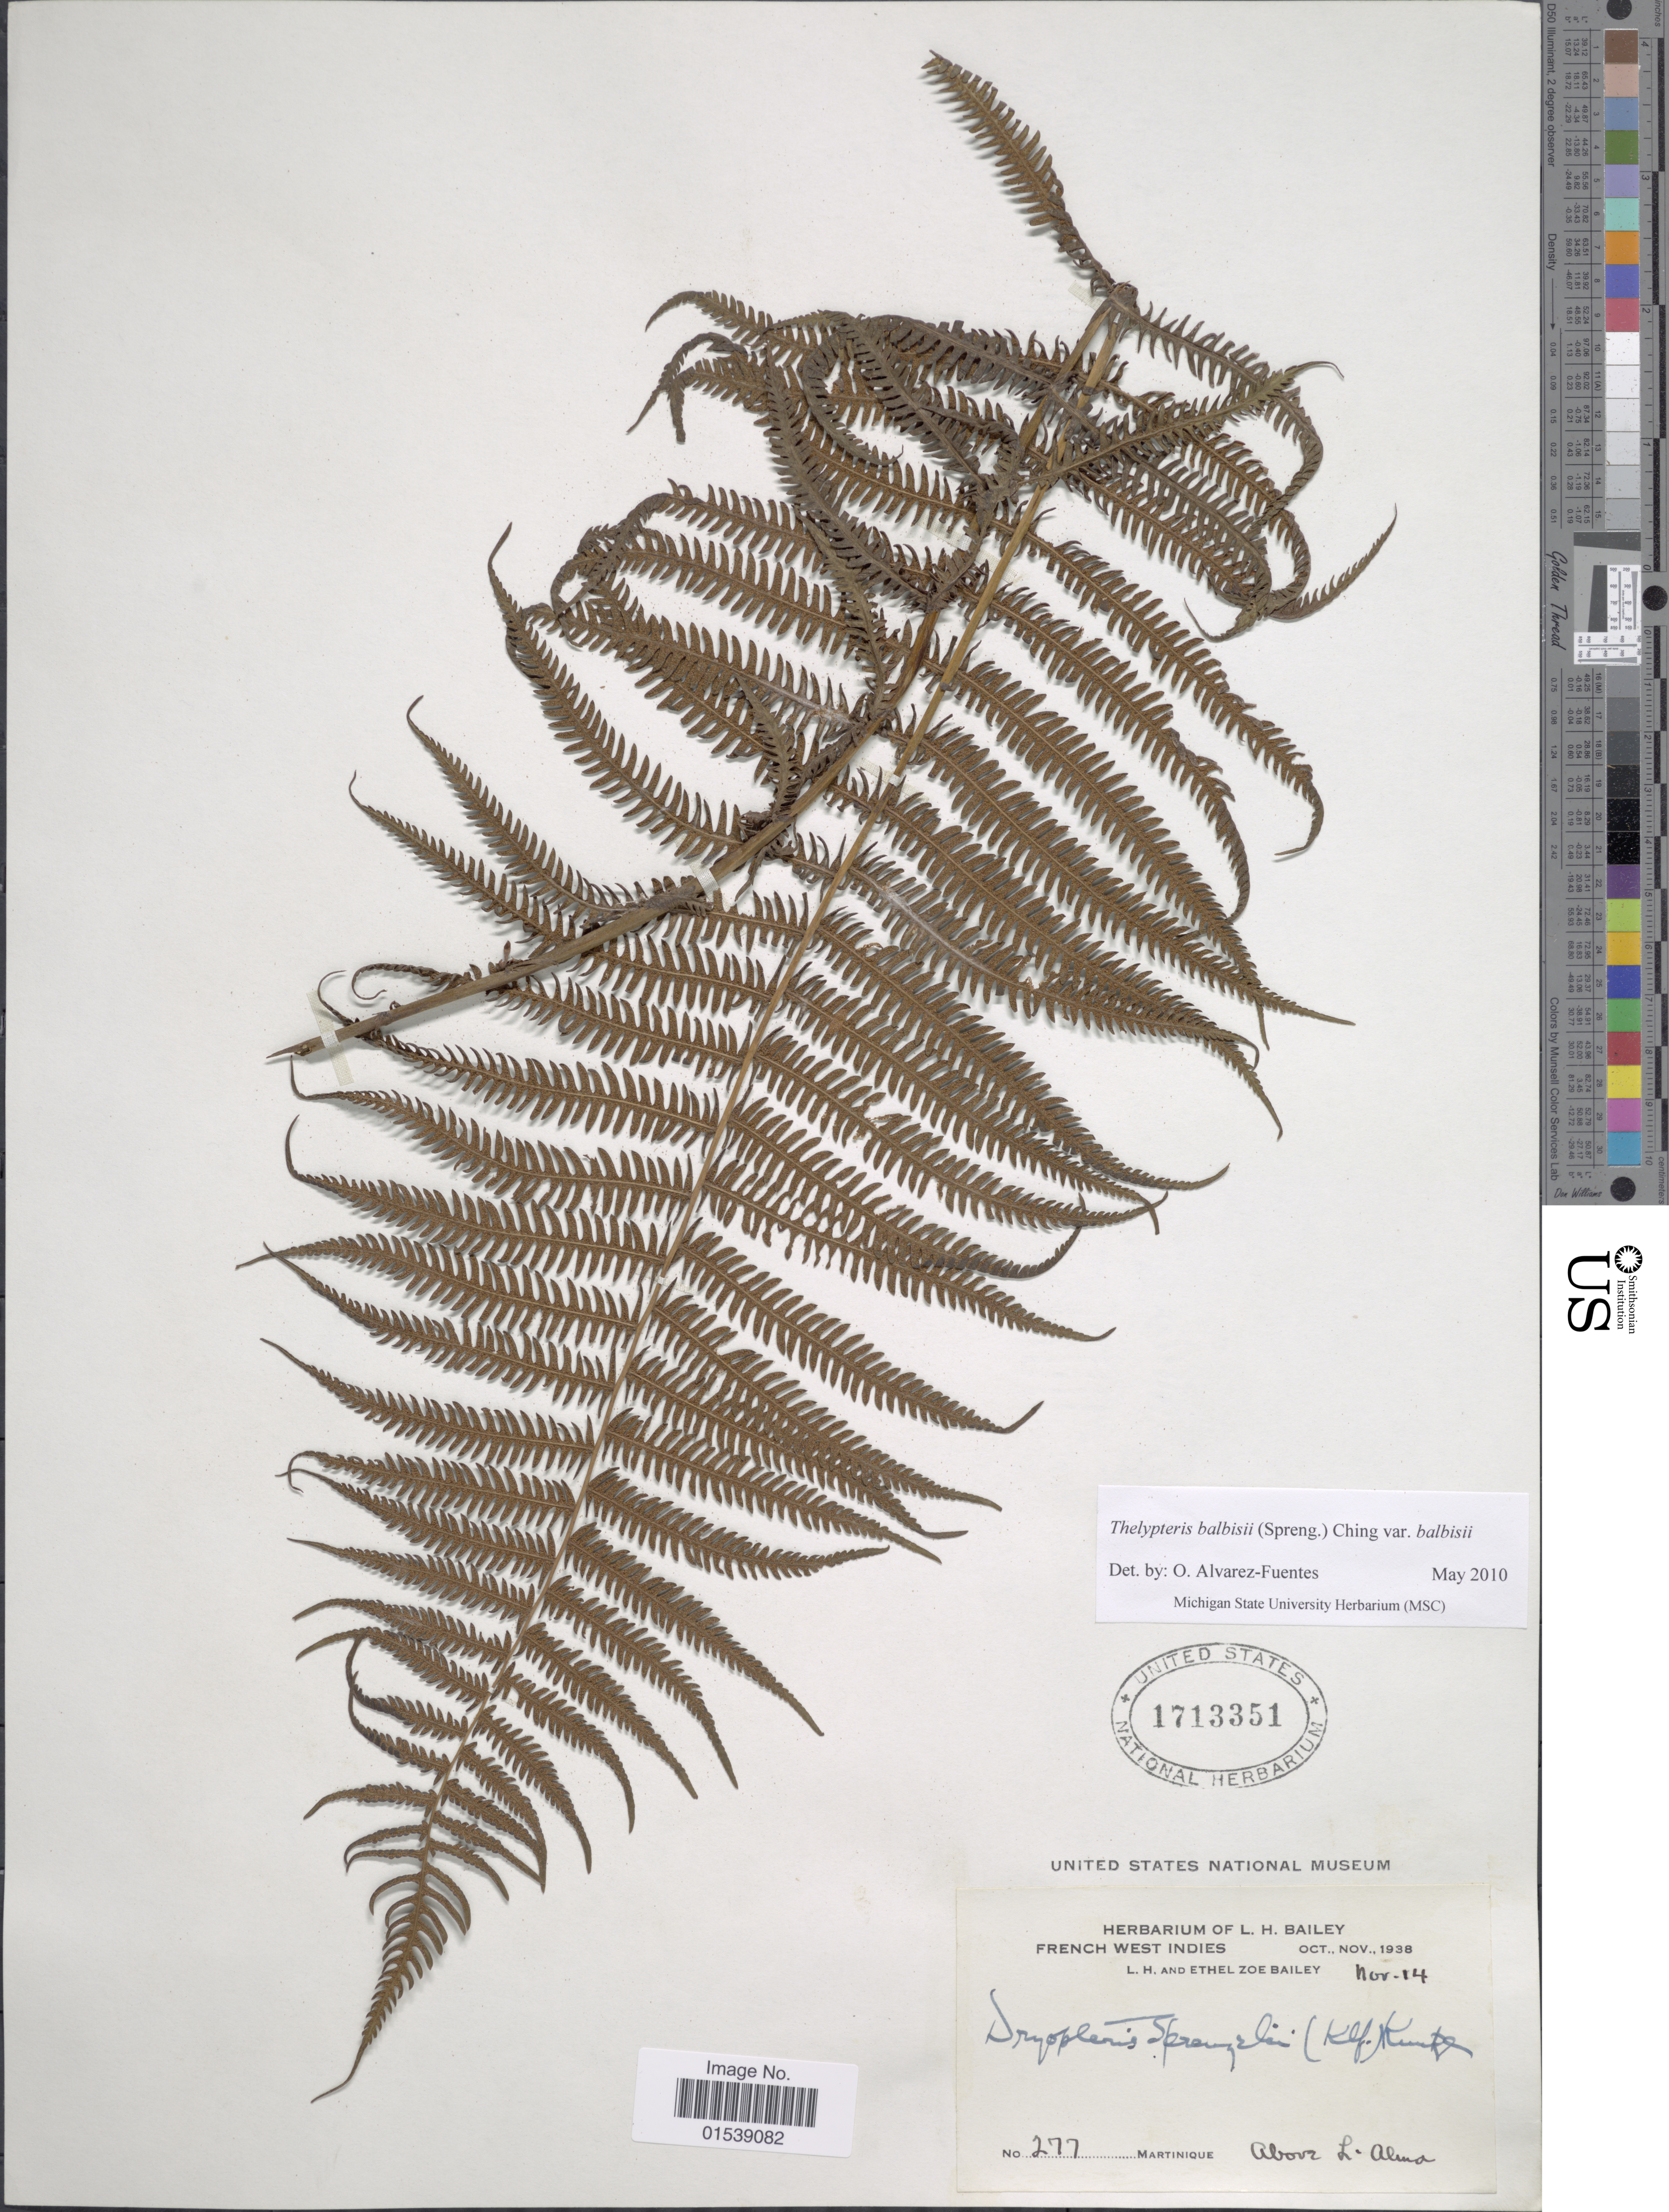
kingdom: Plantae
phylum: Tracheophyta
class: Polypodiopsida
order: Polypodiales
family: Thelypteridaceae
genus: Amauropelta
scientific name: Amauropelta balbisii (Spreng.) comb. nov., ined. 2015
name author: (Spreng.)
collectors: L. H. Bailey & E. Z. Bailey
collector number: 277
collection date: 1938-11-14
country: Martinique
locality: French West Indies, Above L'Alma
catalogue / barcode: US 1713351